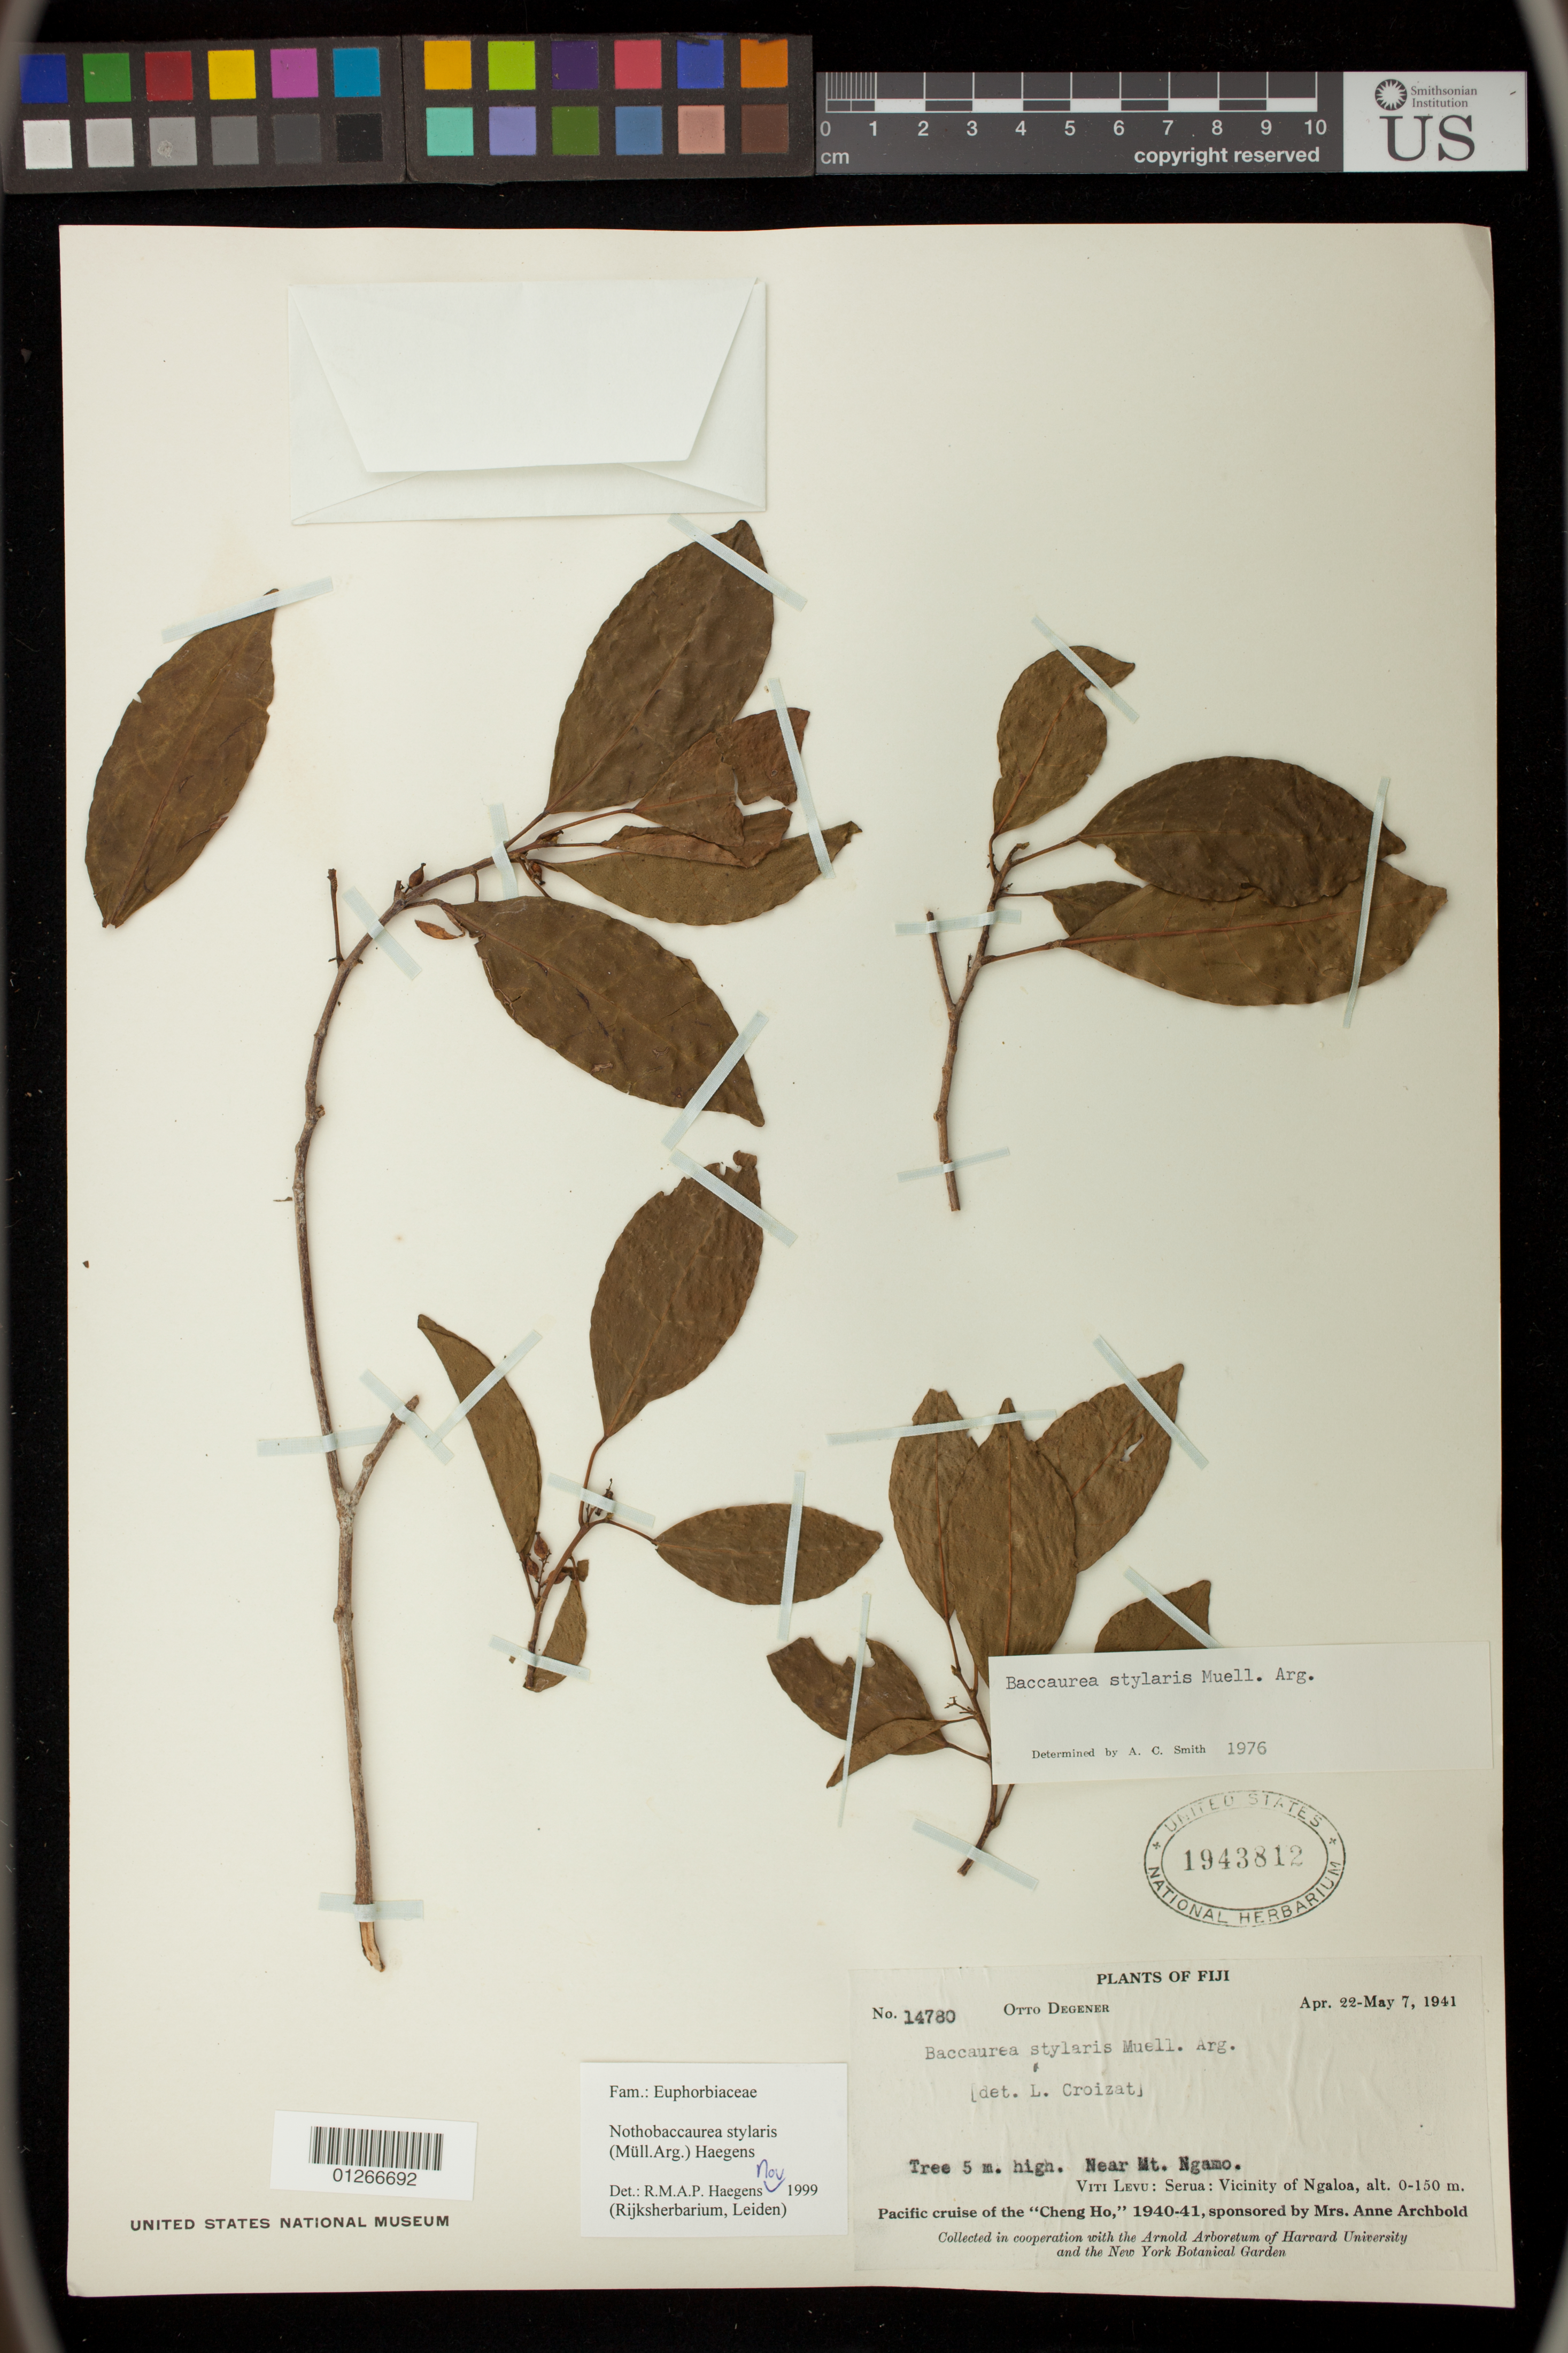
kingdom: Plantae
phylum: Tracheophyta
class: Magnoliopsida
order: Malpighiales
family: Phyllanthaceae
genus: Nothobaccaurea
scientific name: Nothobaccaurea stylaris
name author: (Müll. Arg.) Haegens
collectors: O. Degener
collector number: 14780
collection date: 1941-04-22/1941-05-07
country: Fiji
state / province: Central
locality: Viti Levu: Serua: Vicinity of Ngaloa. Near Mt. Ngamo.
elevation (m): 0